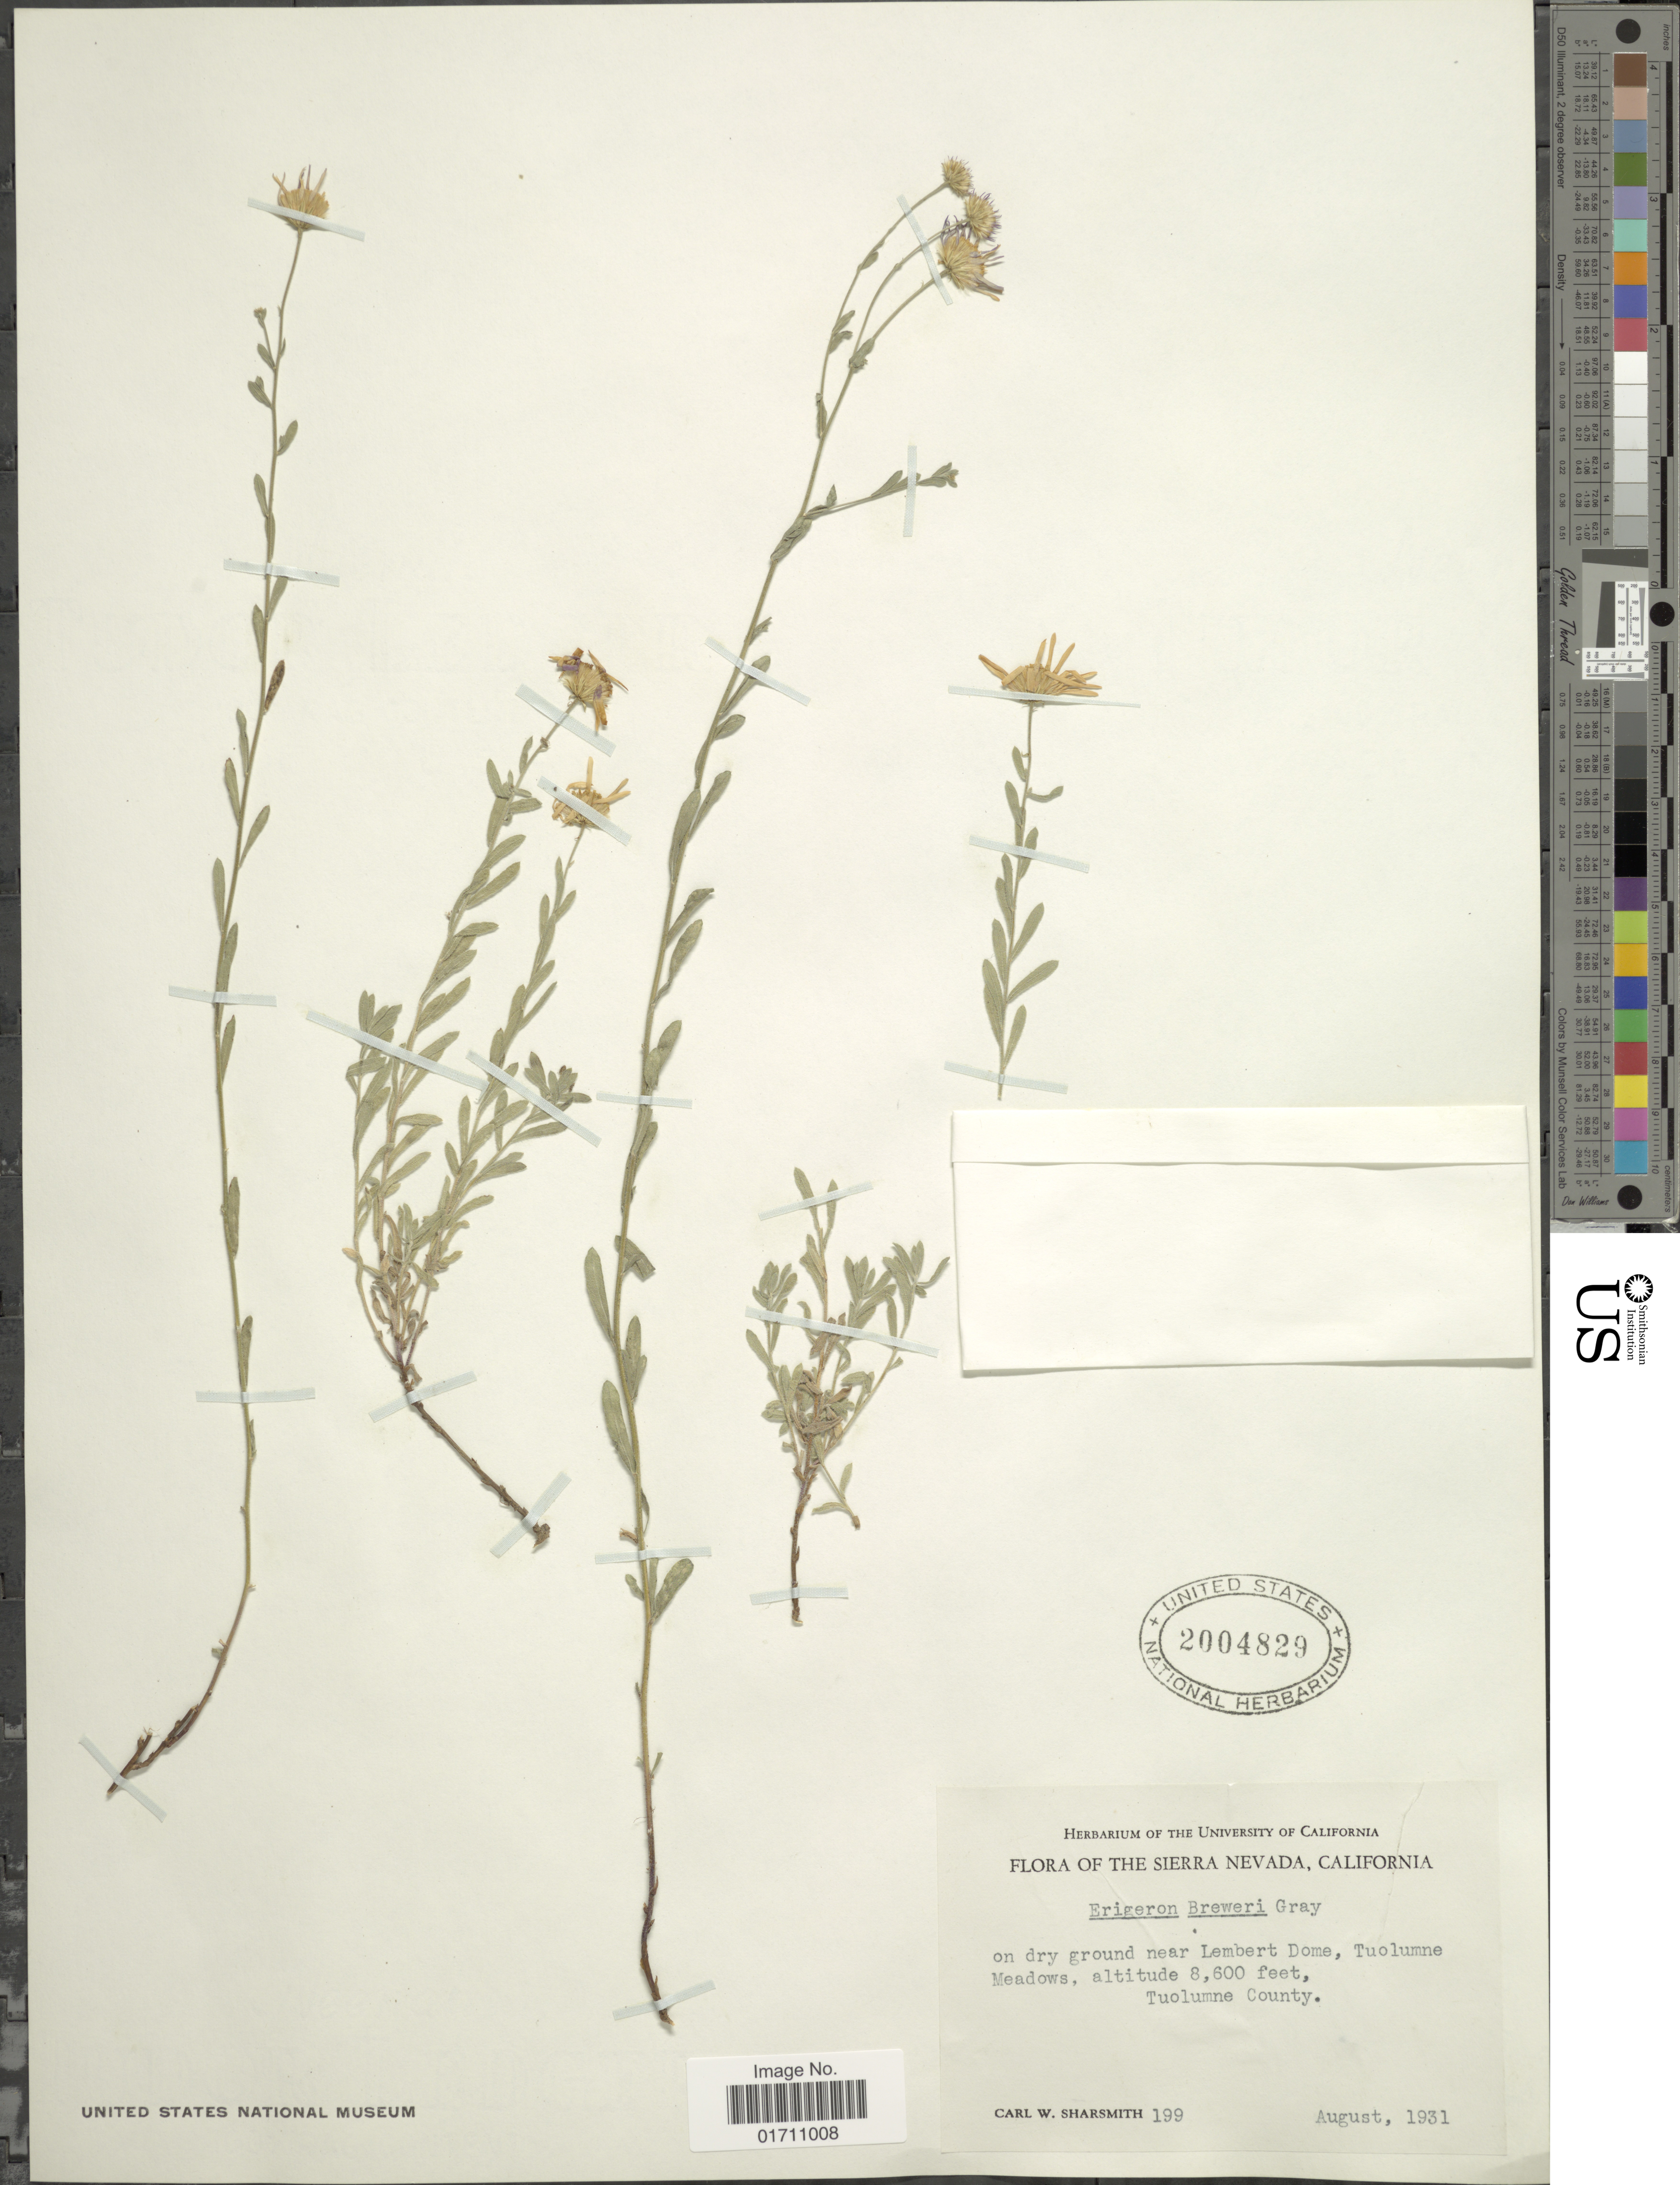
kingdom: Plantae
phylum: Tracheophyta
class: Magnoliopsida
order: Asterales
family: Asteraceae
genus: Erigeron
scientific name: Erigeron breweri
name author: A. Gray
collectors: C. Sharsmith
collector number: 199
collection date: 1931-08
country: United States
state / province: California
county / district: Tuolumne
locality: Sierra Nevada, on dry ground near Lembert Dome, Tuolumne Meadows, Tuolumne County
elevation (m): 2621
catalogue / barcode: US 2004829